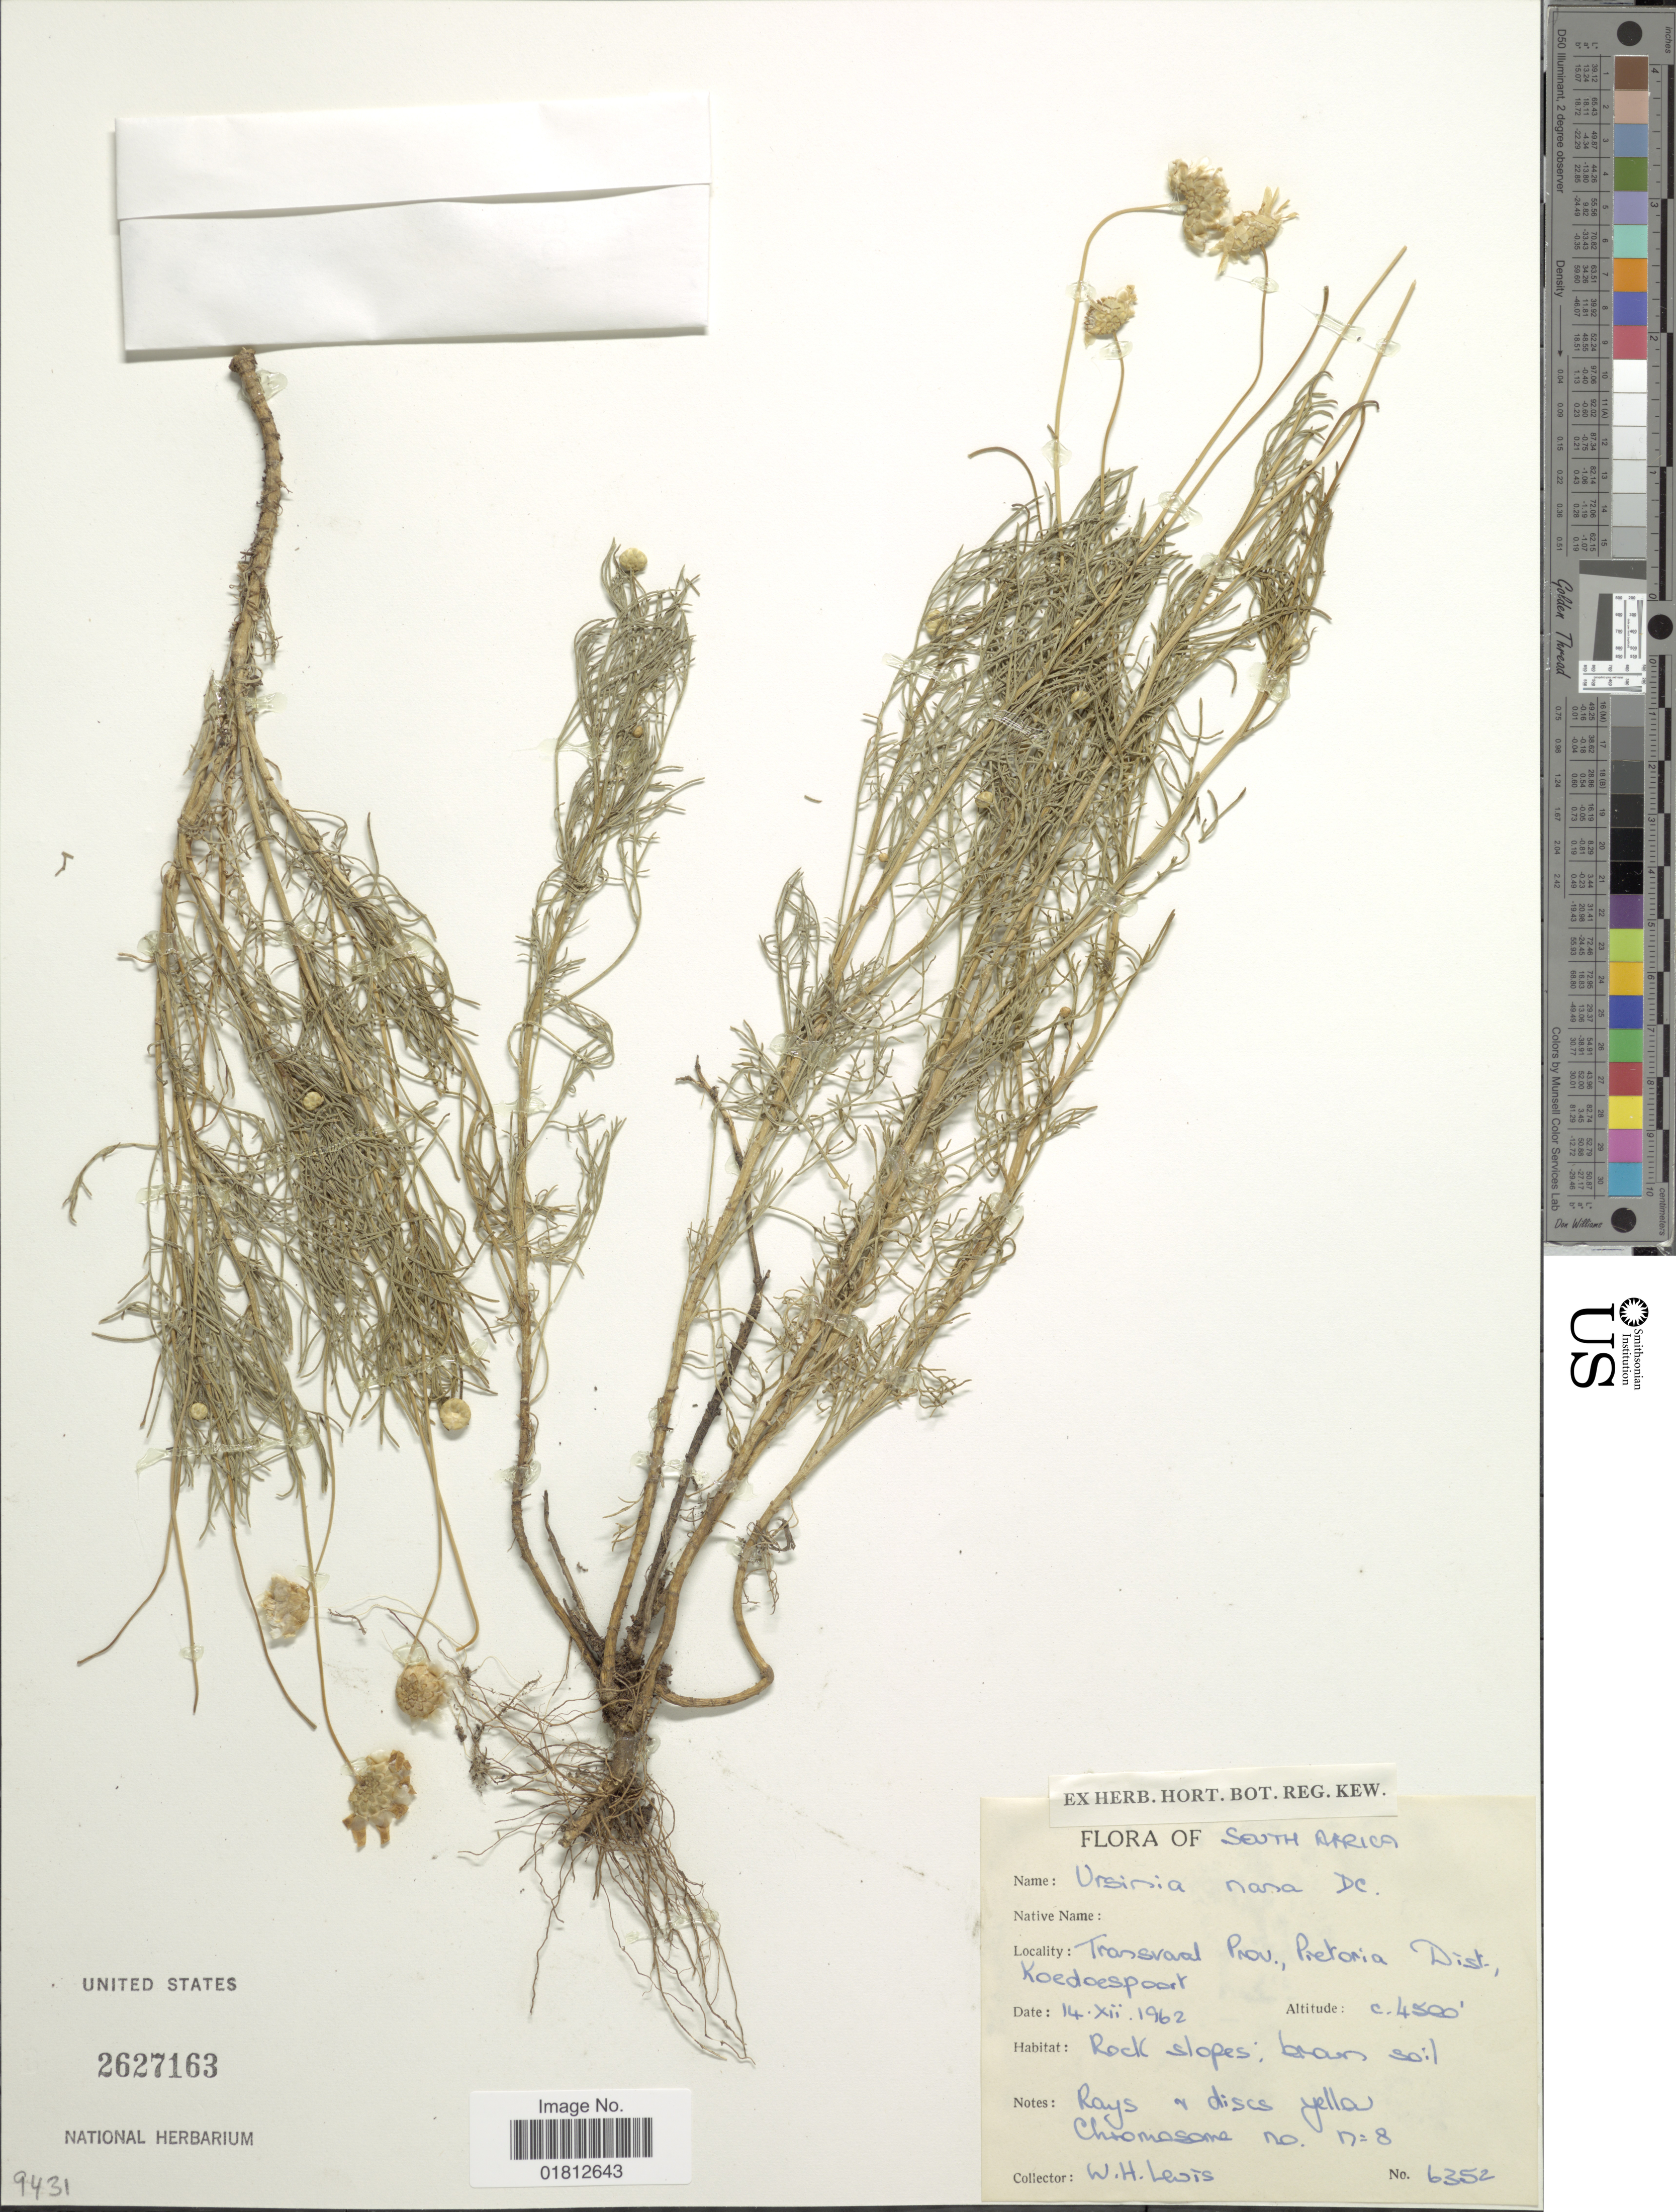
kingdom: Plantae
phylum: Tracheophyta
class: Magnoliopsida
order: Asterales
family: Asteraceae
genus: Ursinia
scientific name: Ursinia nana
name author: DC.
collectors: W. H. Lewis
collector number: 6352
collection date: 1962-12-14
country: South Africa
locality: Transvaal Prov., , Pretoria Dist., Koedoespoort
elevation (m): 1372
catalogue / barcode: US 2627163